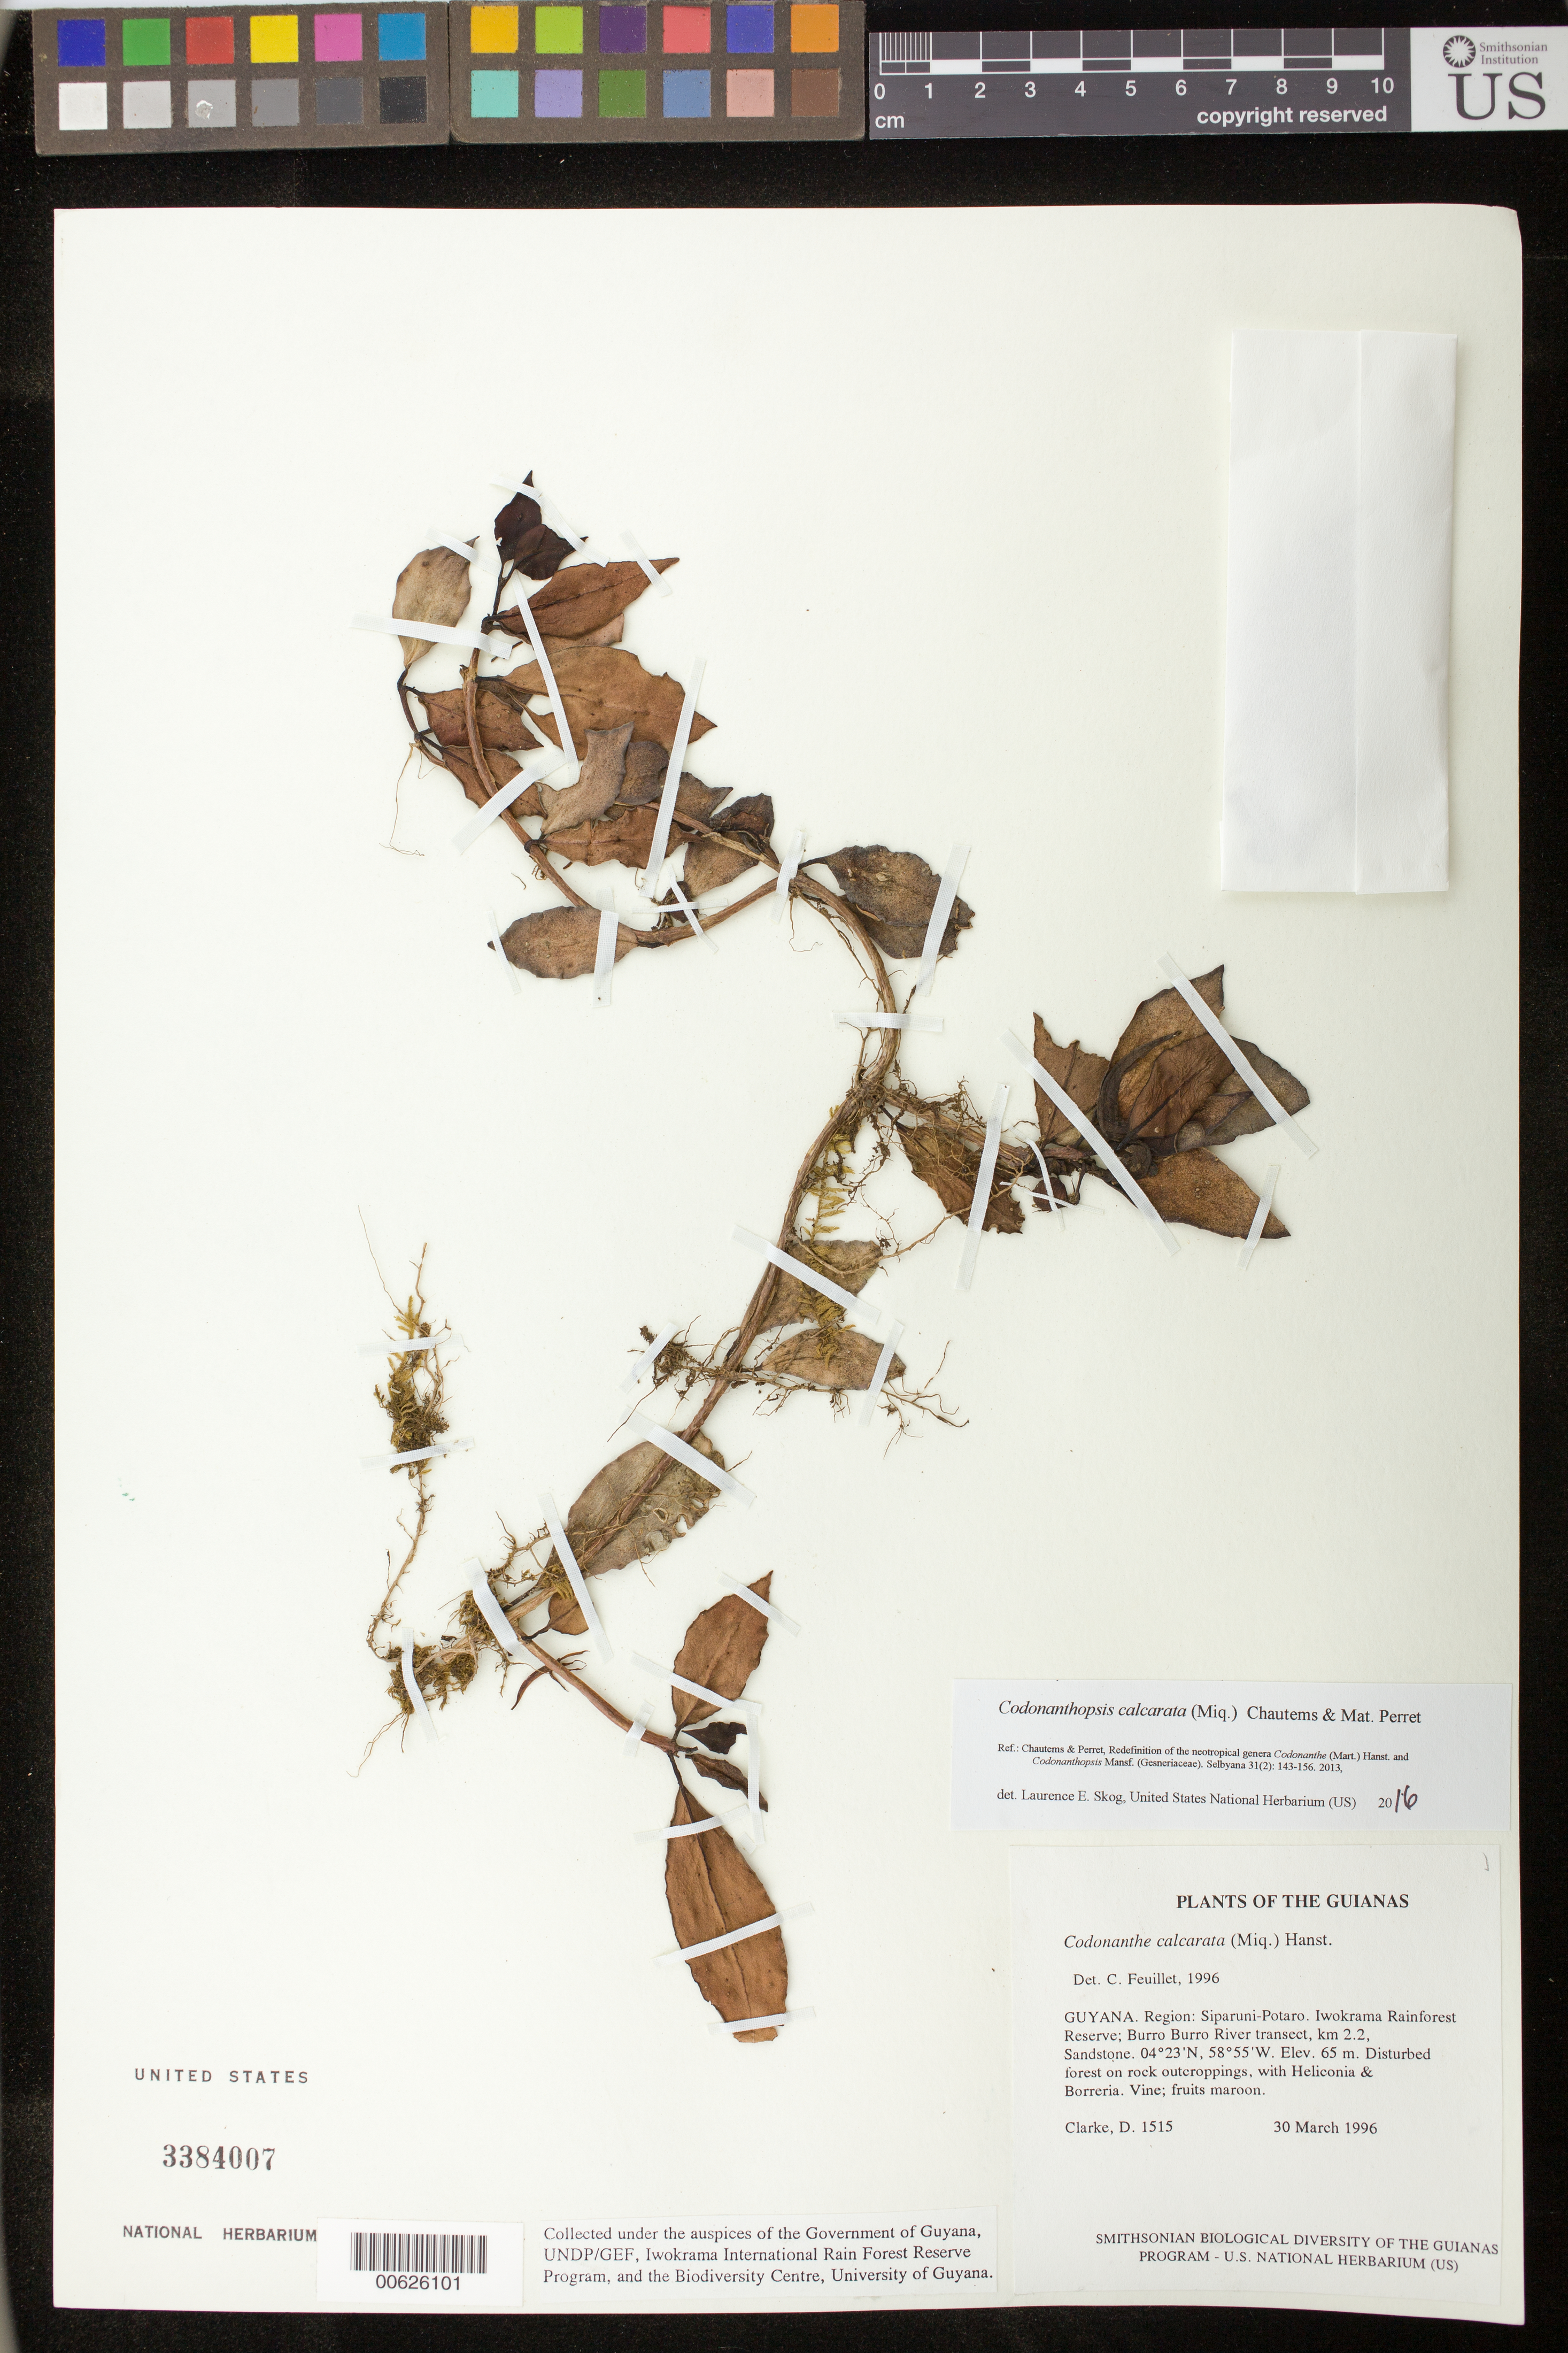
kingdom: Plantae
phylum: Tracheophyta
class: Magnoliopsida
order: Lamiales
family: Gesneriaceae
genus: Codonanthopsis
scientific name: Codonanthopsis calcarata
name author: (Miq.) Chautems & Mat.Perret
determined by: Skog, Laurence E.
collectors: H. D. Clarke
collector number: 1515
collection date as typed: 30 Mar 1996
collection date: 1996-03-30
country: Guyana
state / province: Potaro-Siparuni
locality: Iwokrama Rainforest Reserve; Burro Burro River transect, km 2.2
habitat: Sandstone; disturbed forest on rock outcroppings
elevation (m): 65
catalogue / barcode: US 3384007